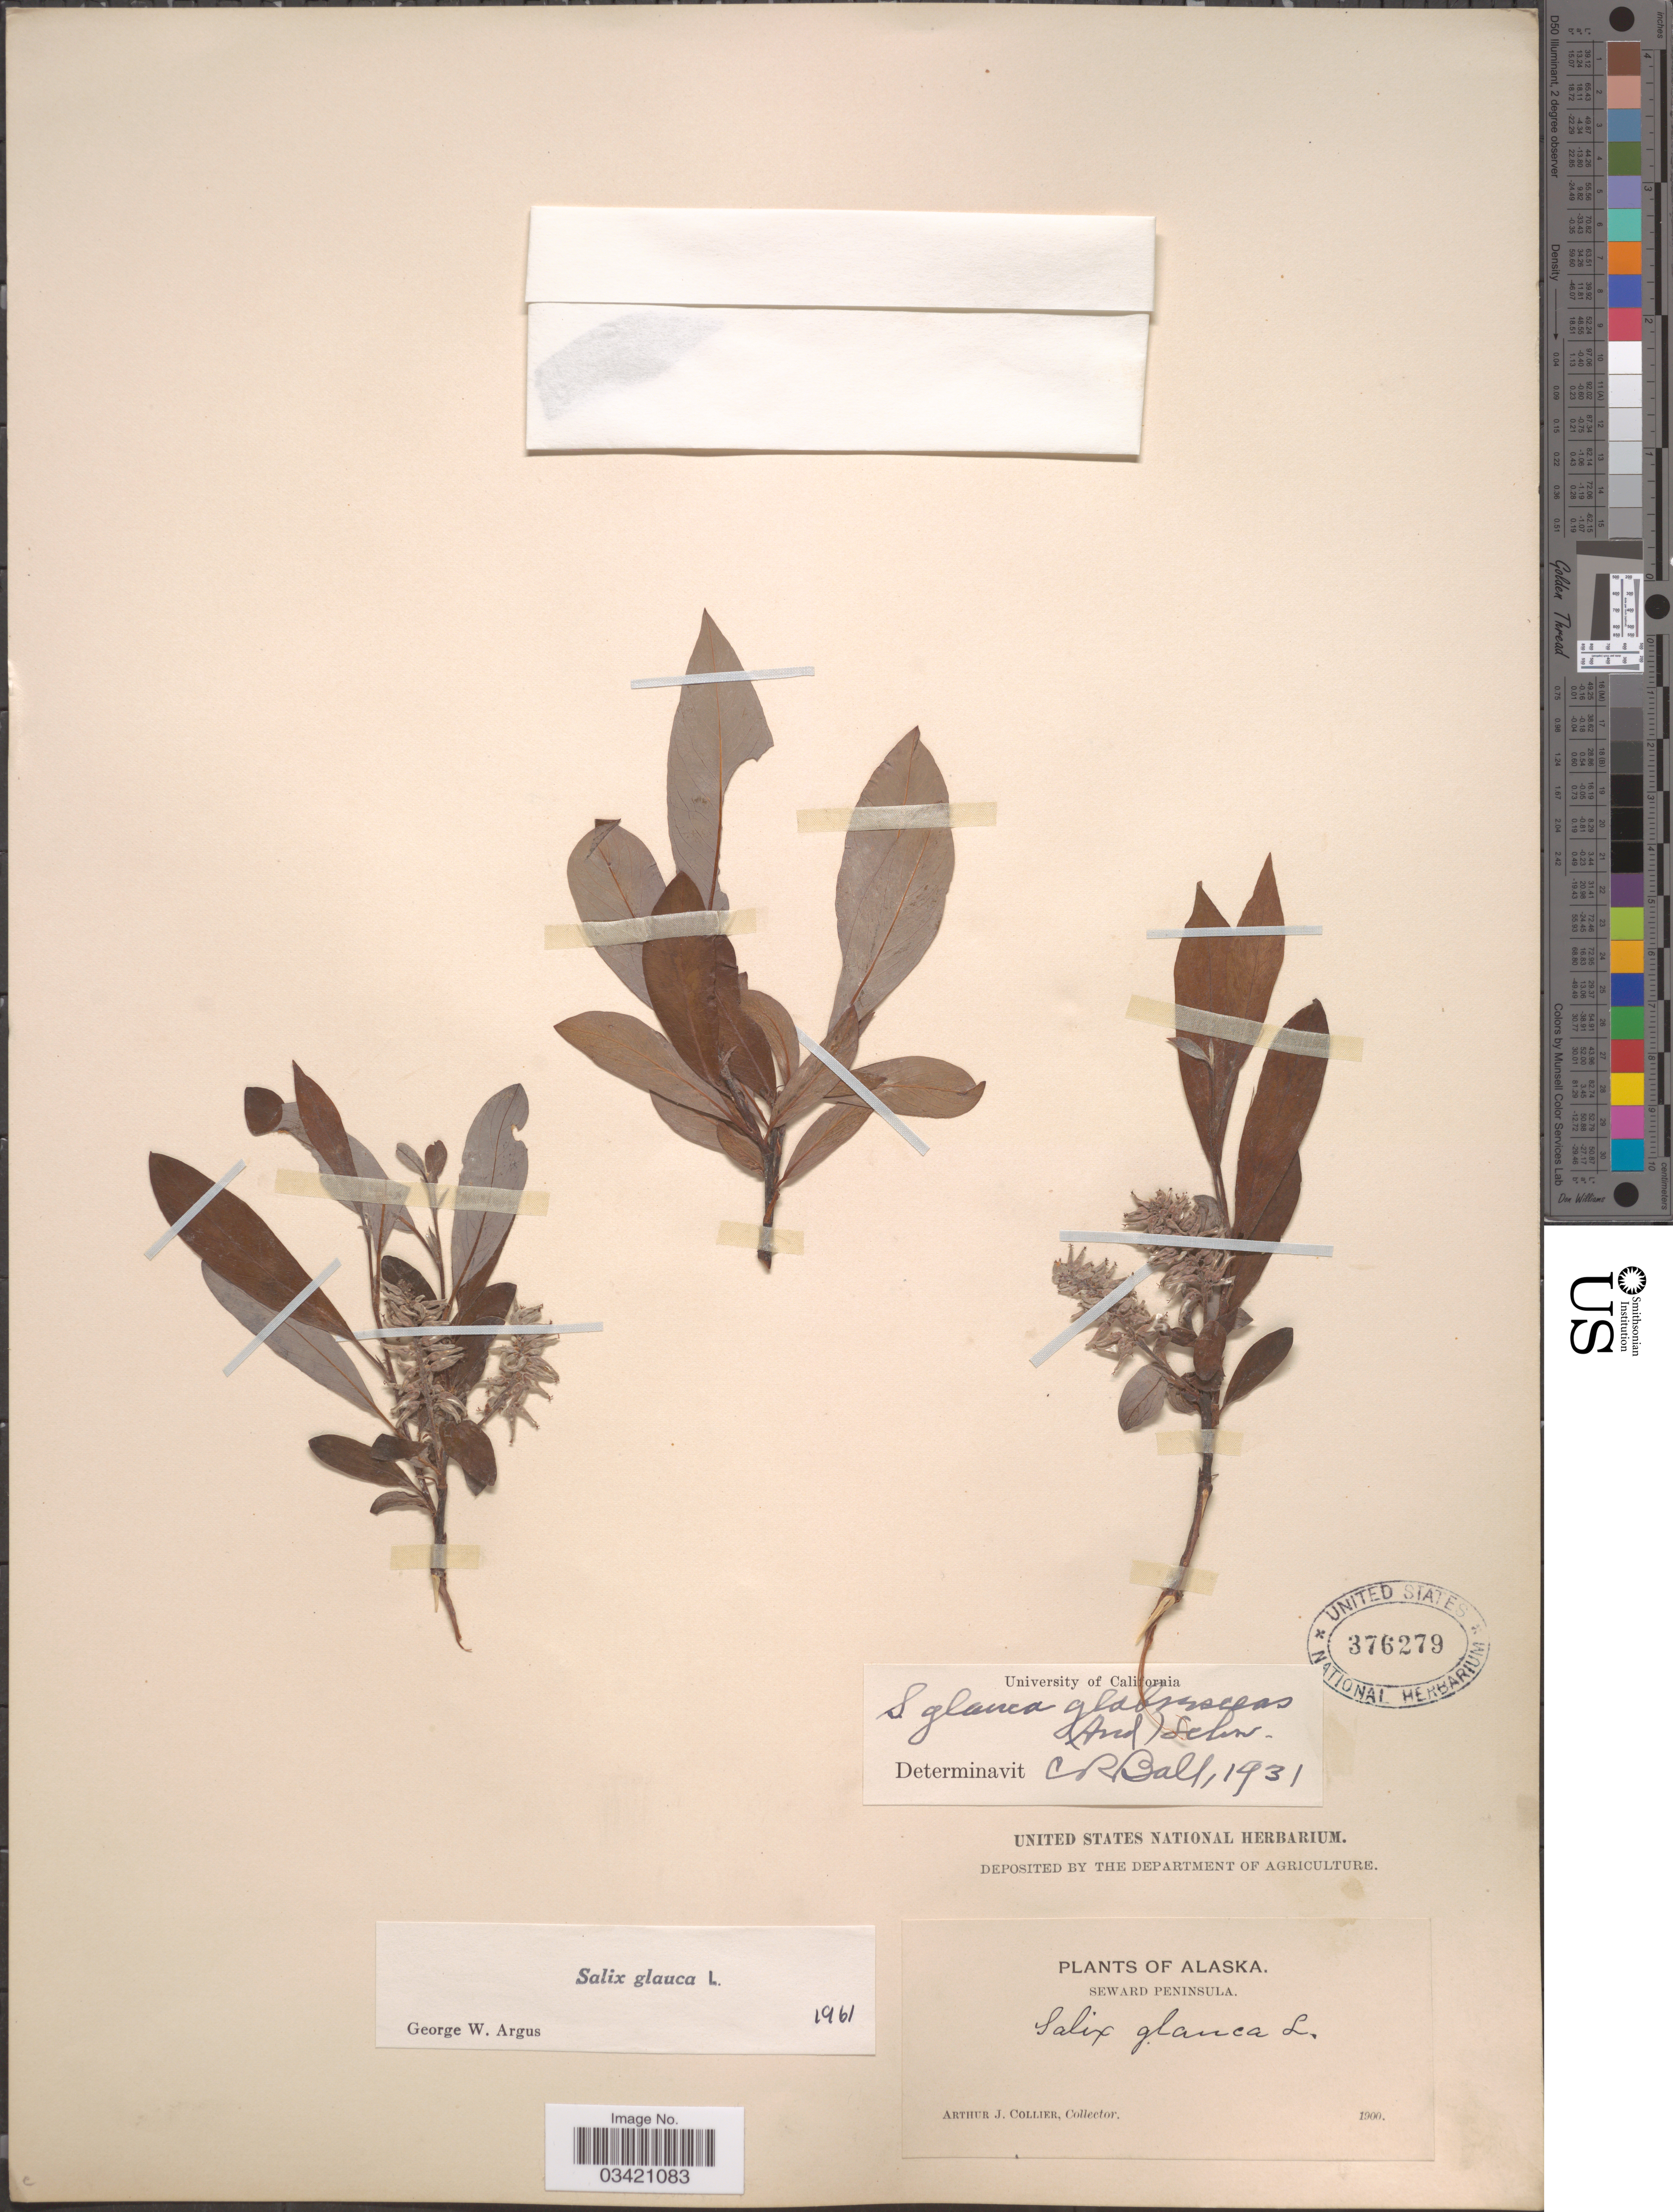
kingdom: Plantae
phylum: Tracheophyta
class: Magnoliopsida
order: Malpighiales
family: Salicaceae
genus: Salix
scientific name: Salix glauca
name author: L.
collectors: A. Collier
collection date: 1900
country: United States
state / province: Alaska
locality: Seward Peninsula.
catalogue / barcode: US 376279